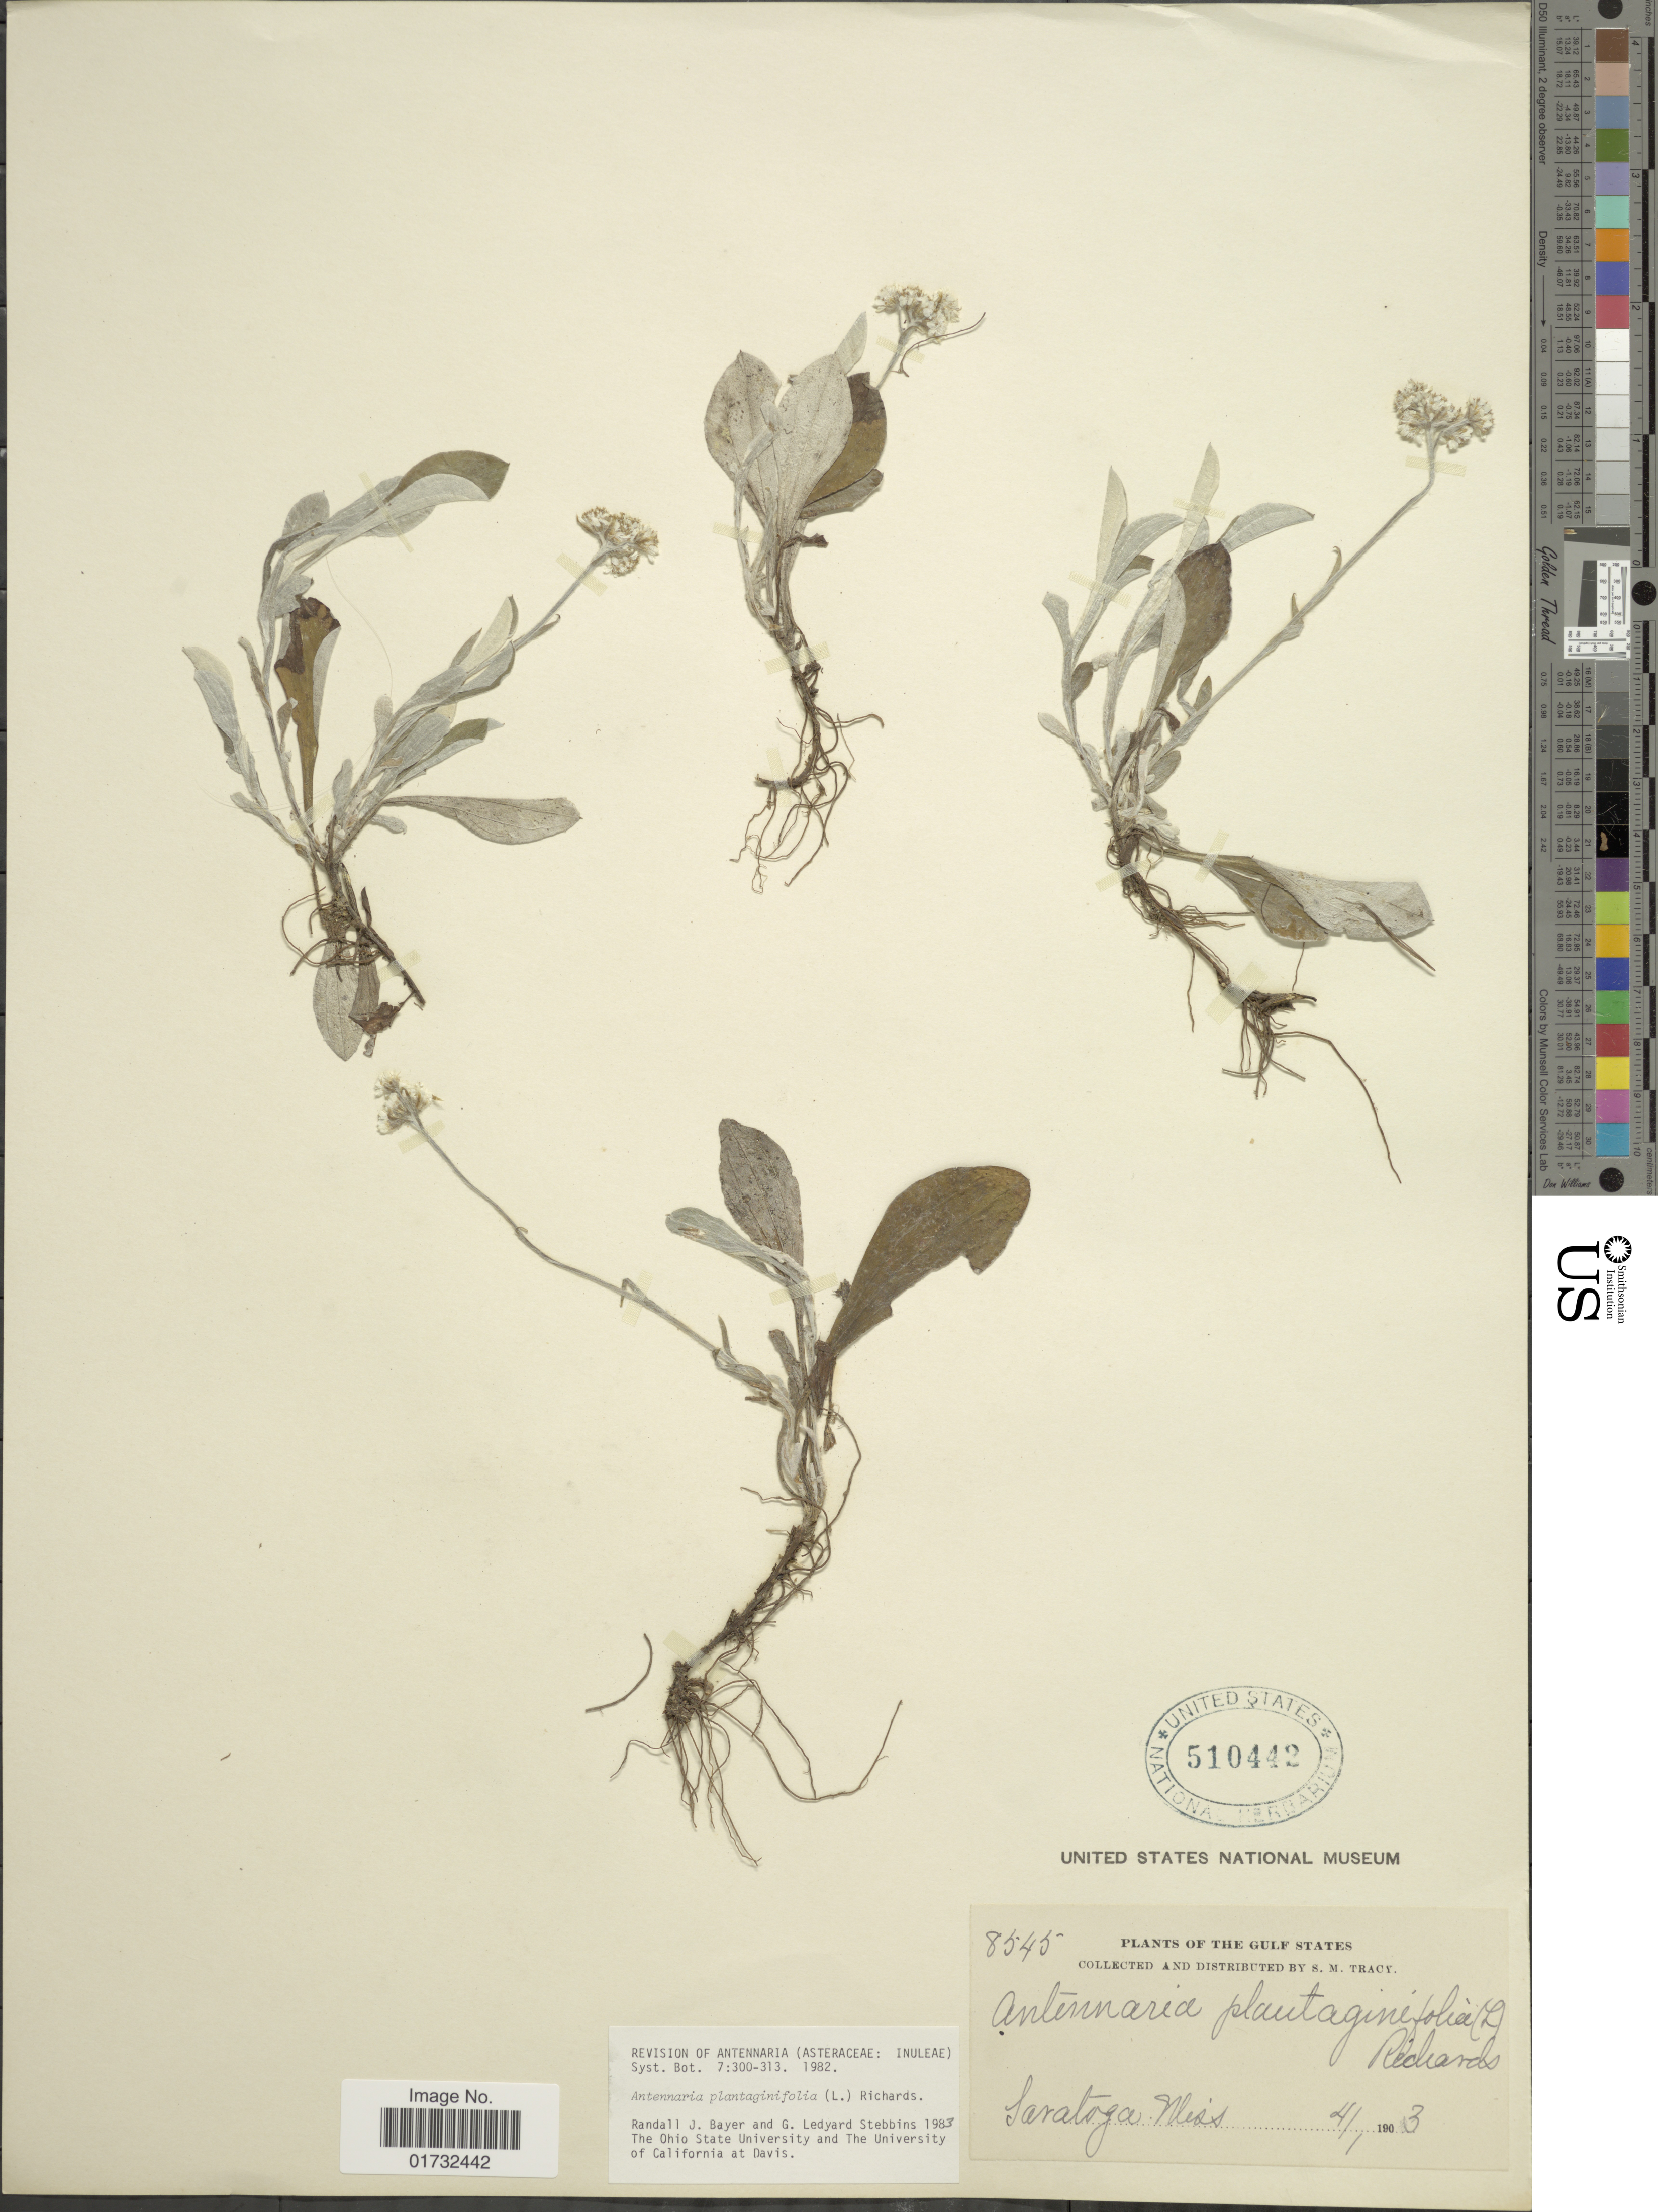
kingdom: Plantae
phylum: Tracheophyta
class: Magnoliopsida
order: Asterales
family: Asteraceae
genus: Antennaria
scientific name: Antennaria plantaginifolia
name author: (L.) Richardson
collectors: S. M. Tracy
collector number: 8545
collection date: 1903-04-01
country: United States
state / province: Mississippi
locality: Saratoga. Gulf States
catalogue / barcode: US 510442